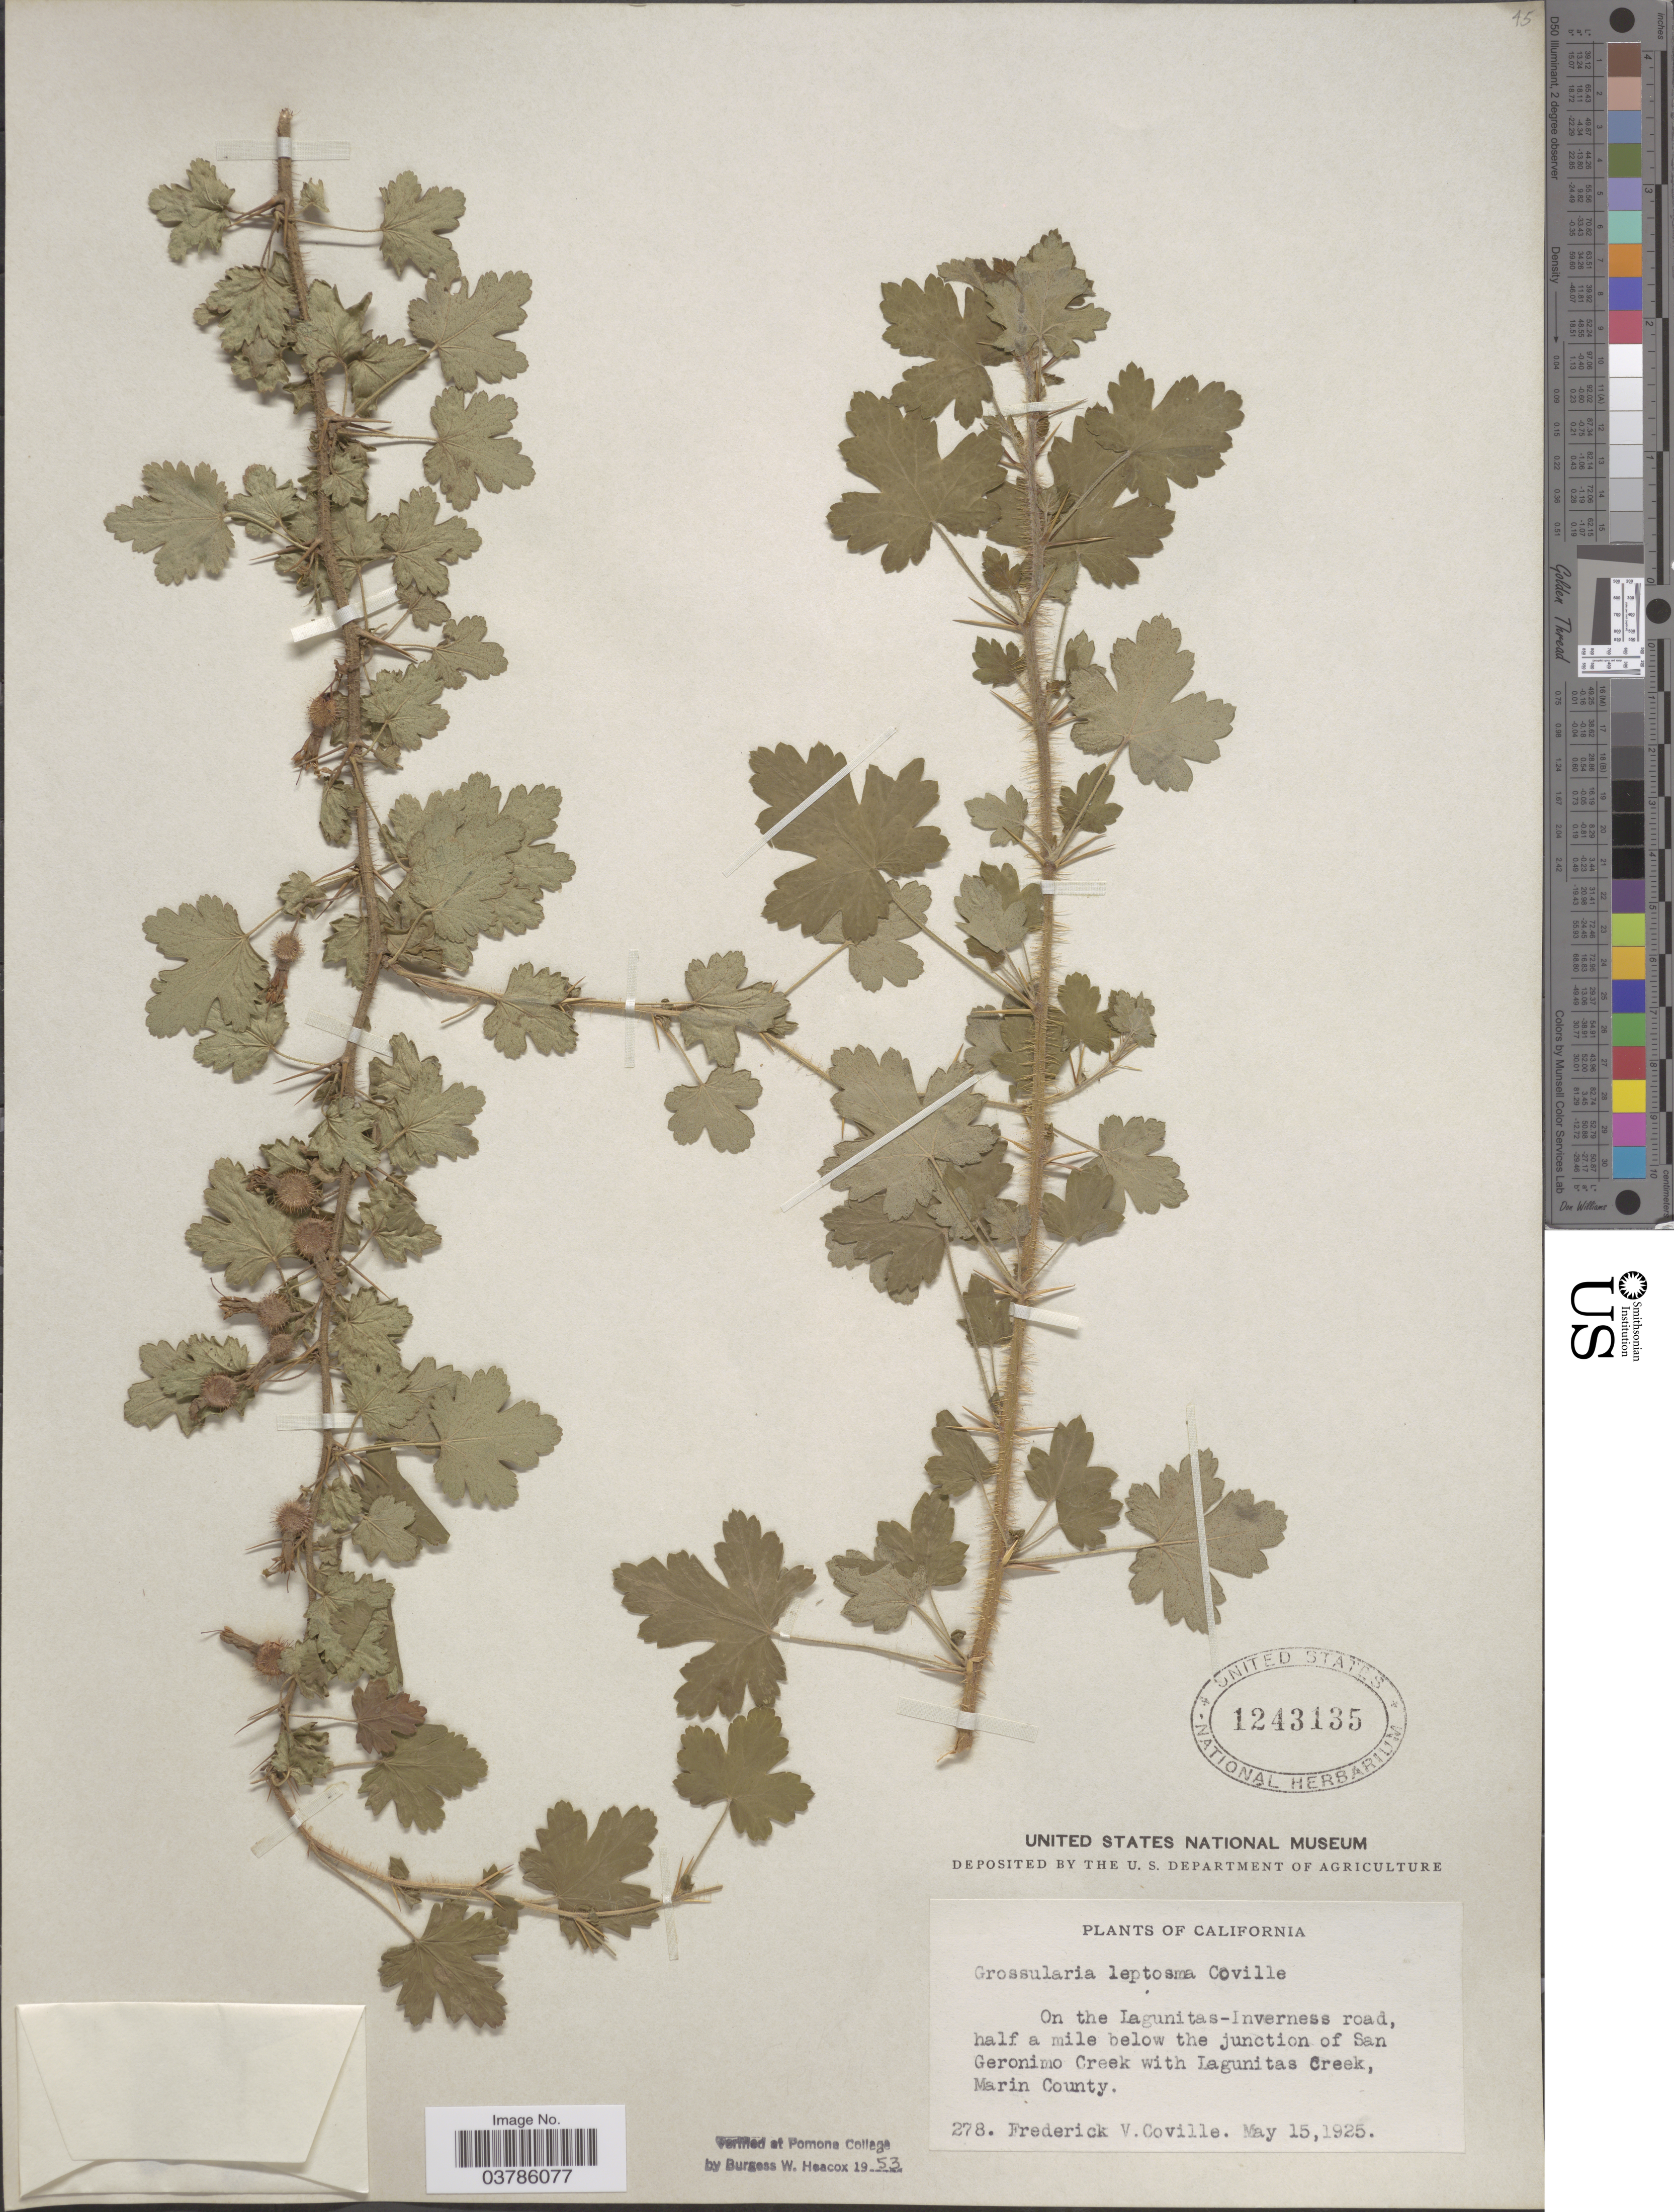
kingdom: Plantae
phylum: Tracheophyta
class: Magnoliopsida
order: Saxifragales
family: Grossulariaceae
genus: Ribes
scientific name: Ribes menziesii var. leptosum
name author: (Coville) Jeps.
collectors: F. V. Coville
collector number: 278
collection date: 1925-05-15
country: United States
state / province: California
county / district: Marin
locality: On the Lagunitas-Inverness road, half a mile below the junction of San Geronimo Creek with Lagunitas Creek, Marin County.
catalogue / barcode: US 1243135